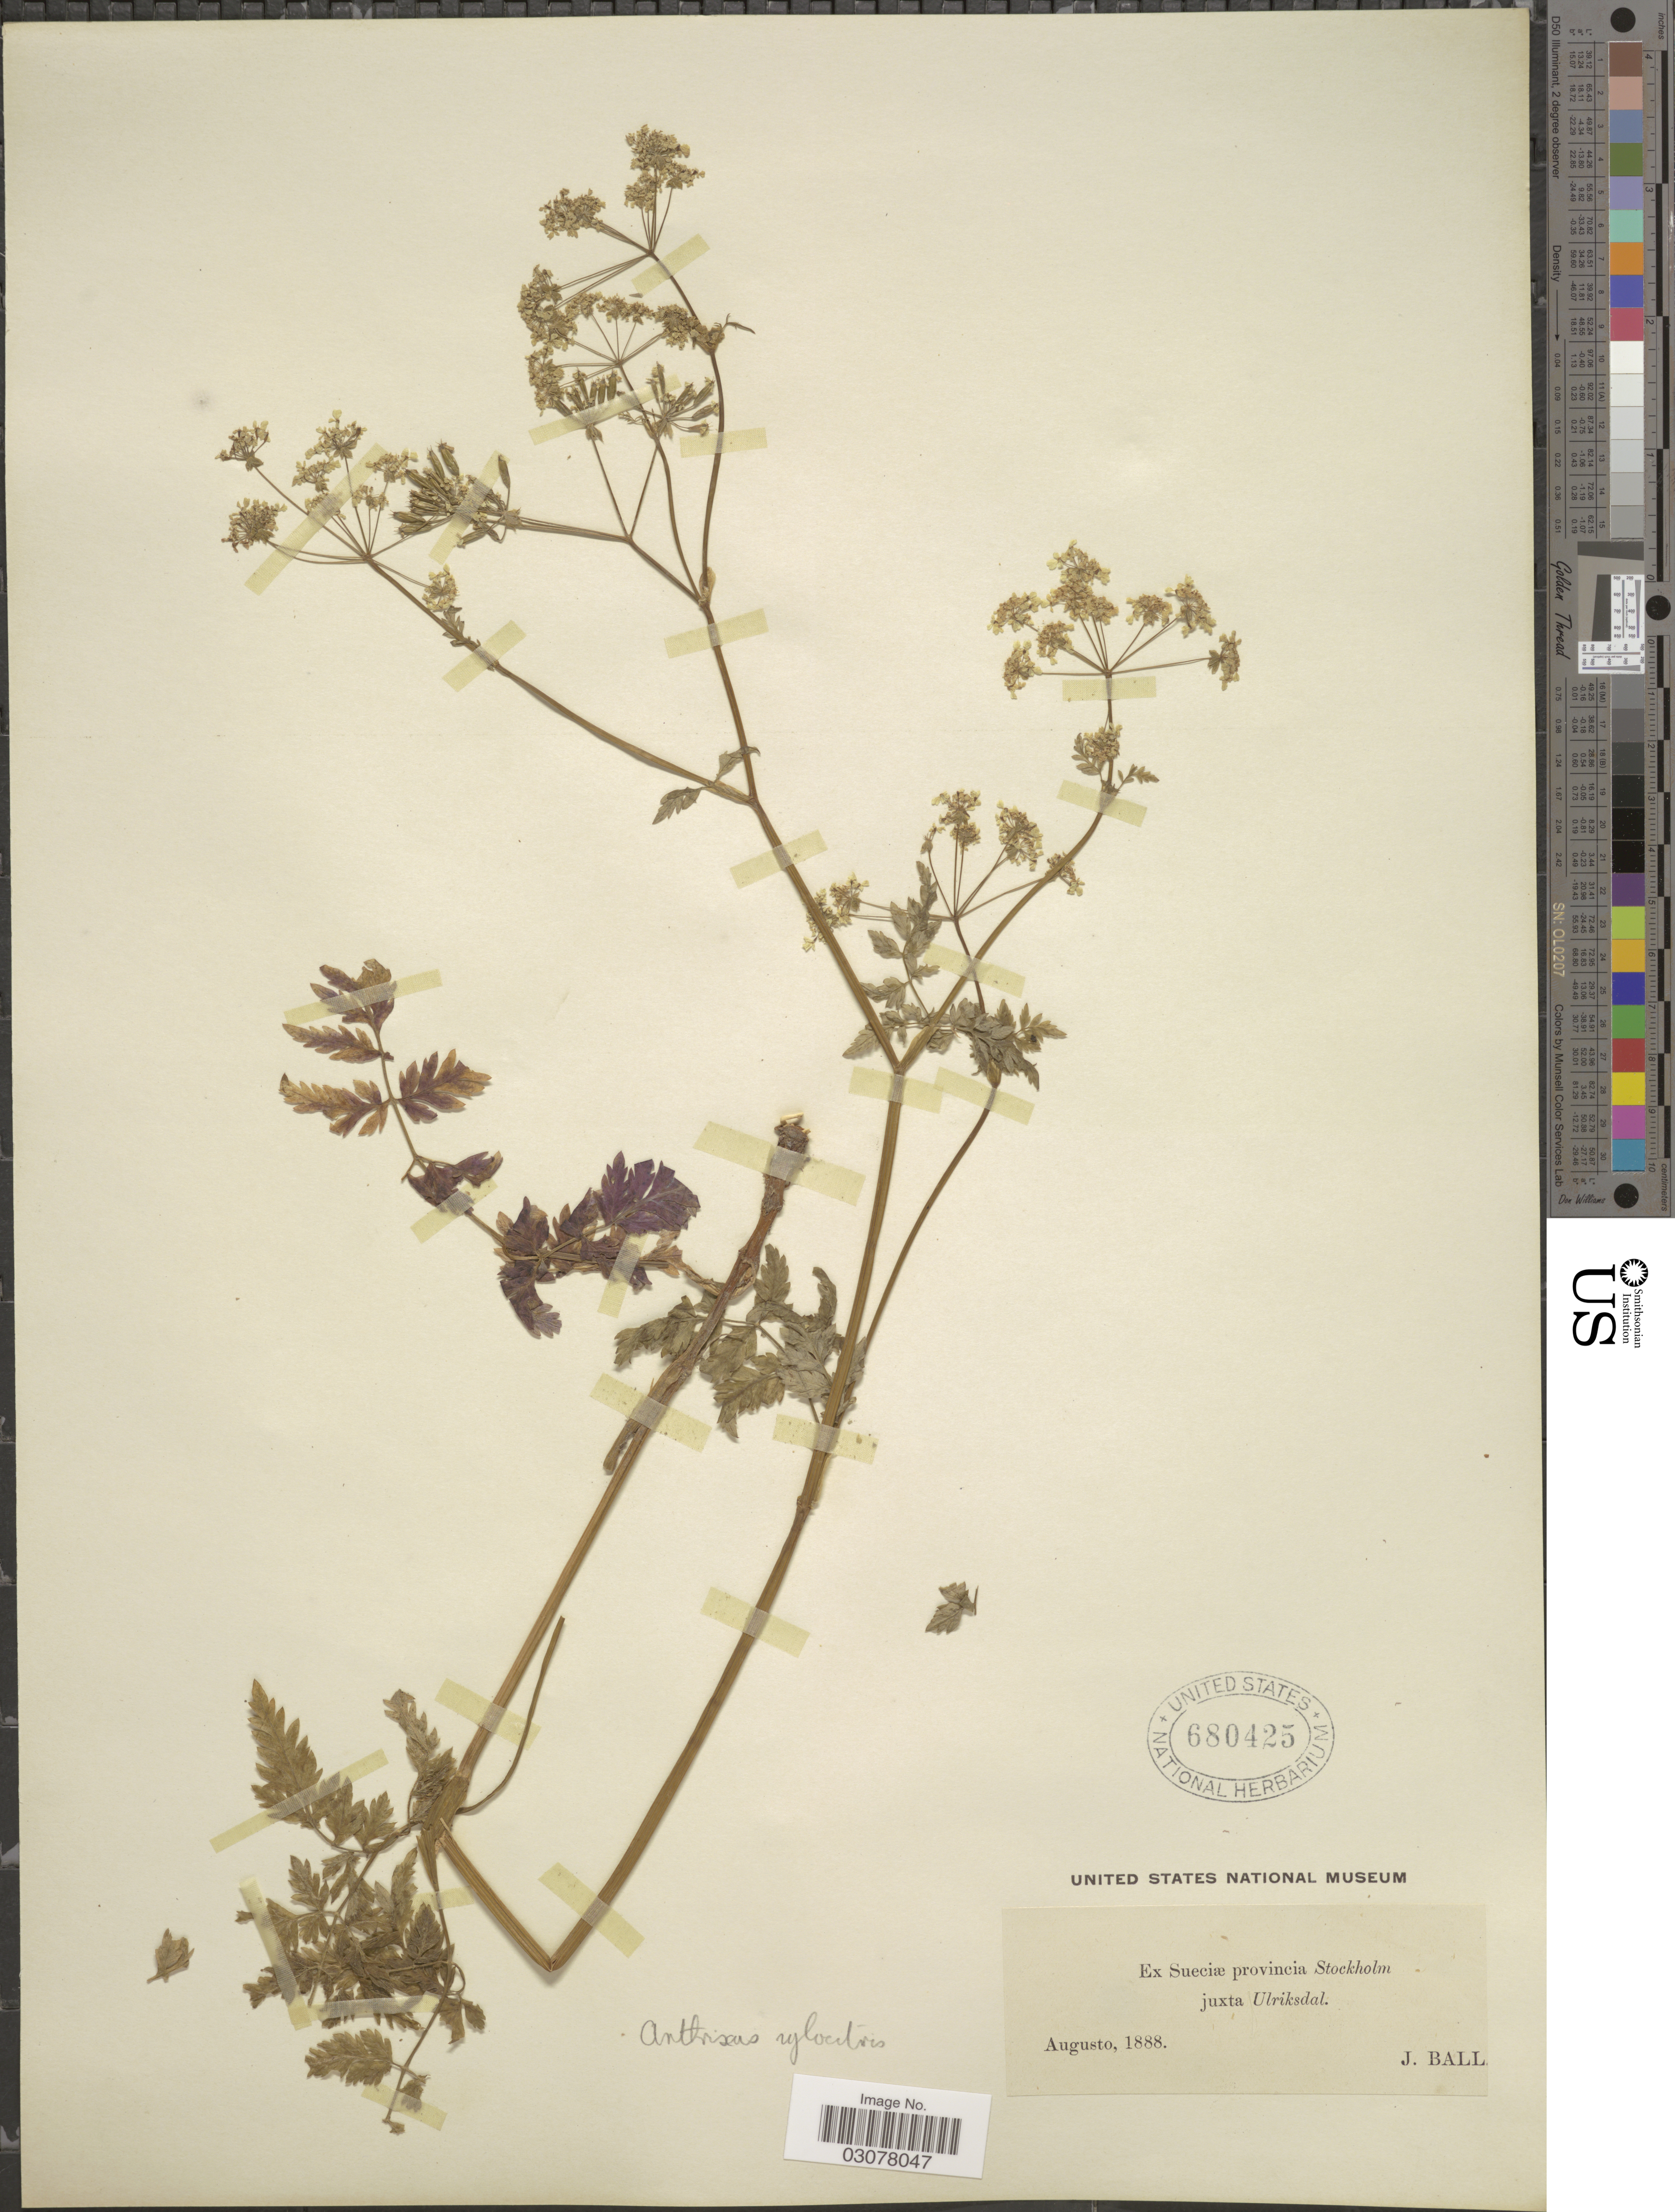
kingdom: Plantae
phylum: Tracheophyta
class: Magnoliopsida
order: Apiales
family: Apiaceae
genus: Anthriscus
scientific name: Anthriscus sylvestris subsp. sylvestris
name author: (L.) Hoffm.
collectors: J. Ball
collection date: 1888-08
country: Sweden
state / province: Stockholm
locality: Ex Sueciæ provincia Stockholm juxta Ulriksdal.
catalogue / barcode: US 680425